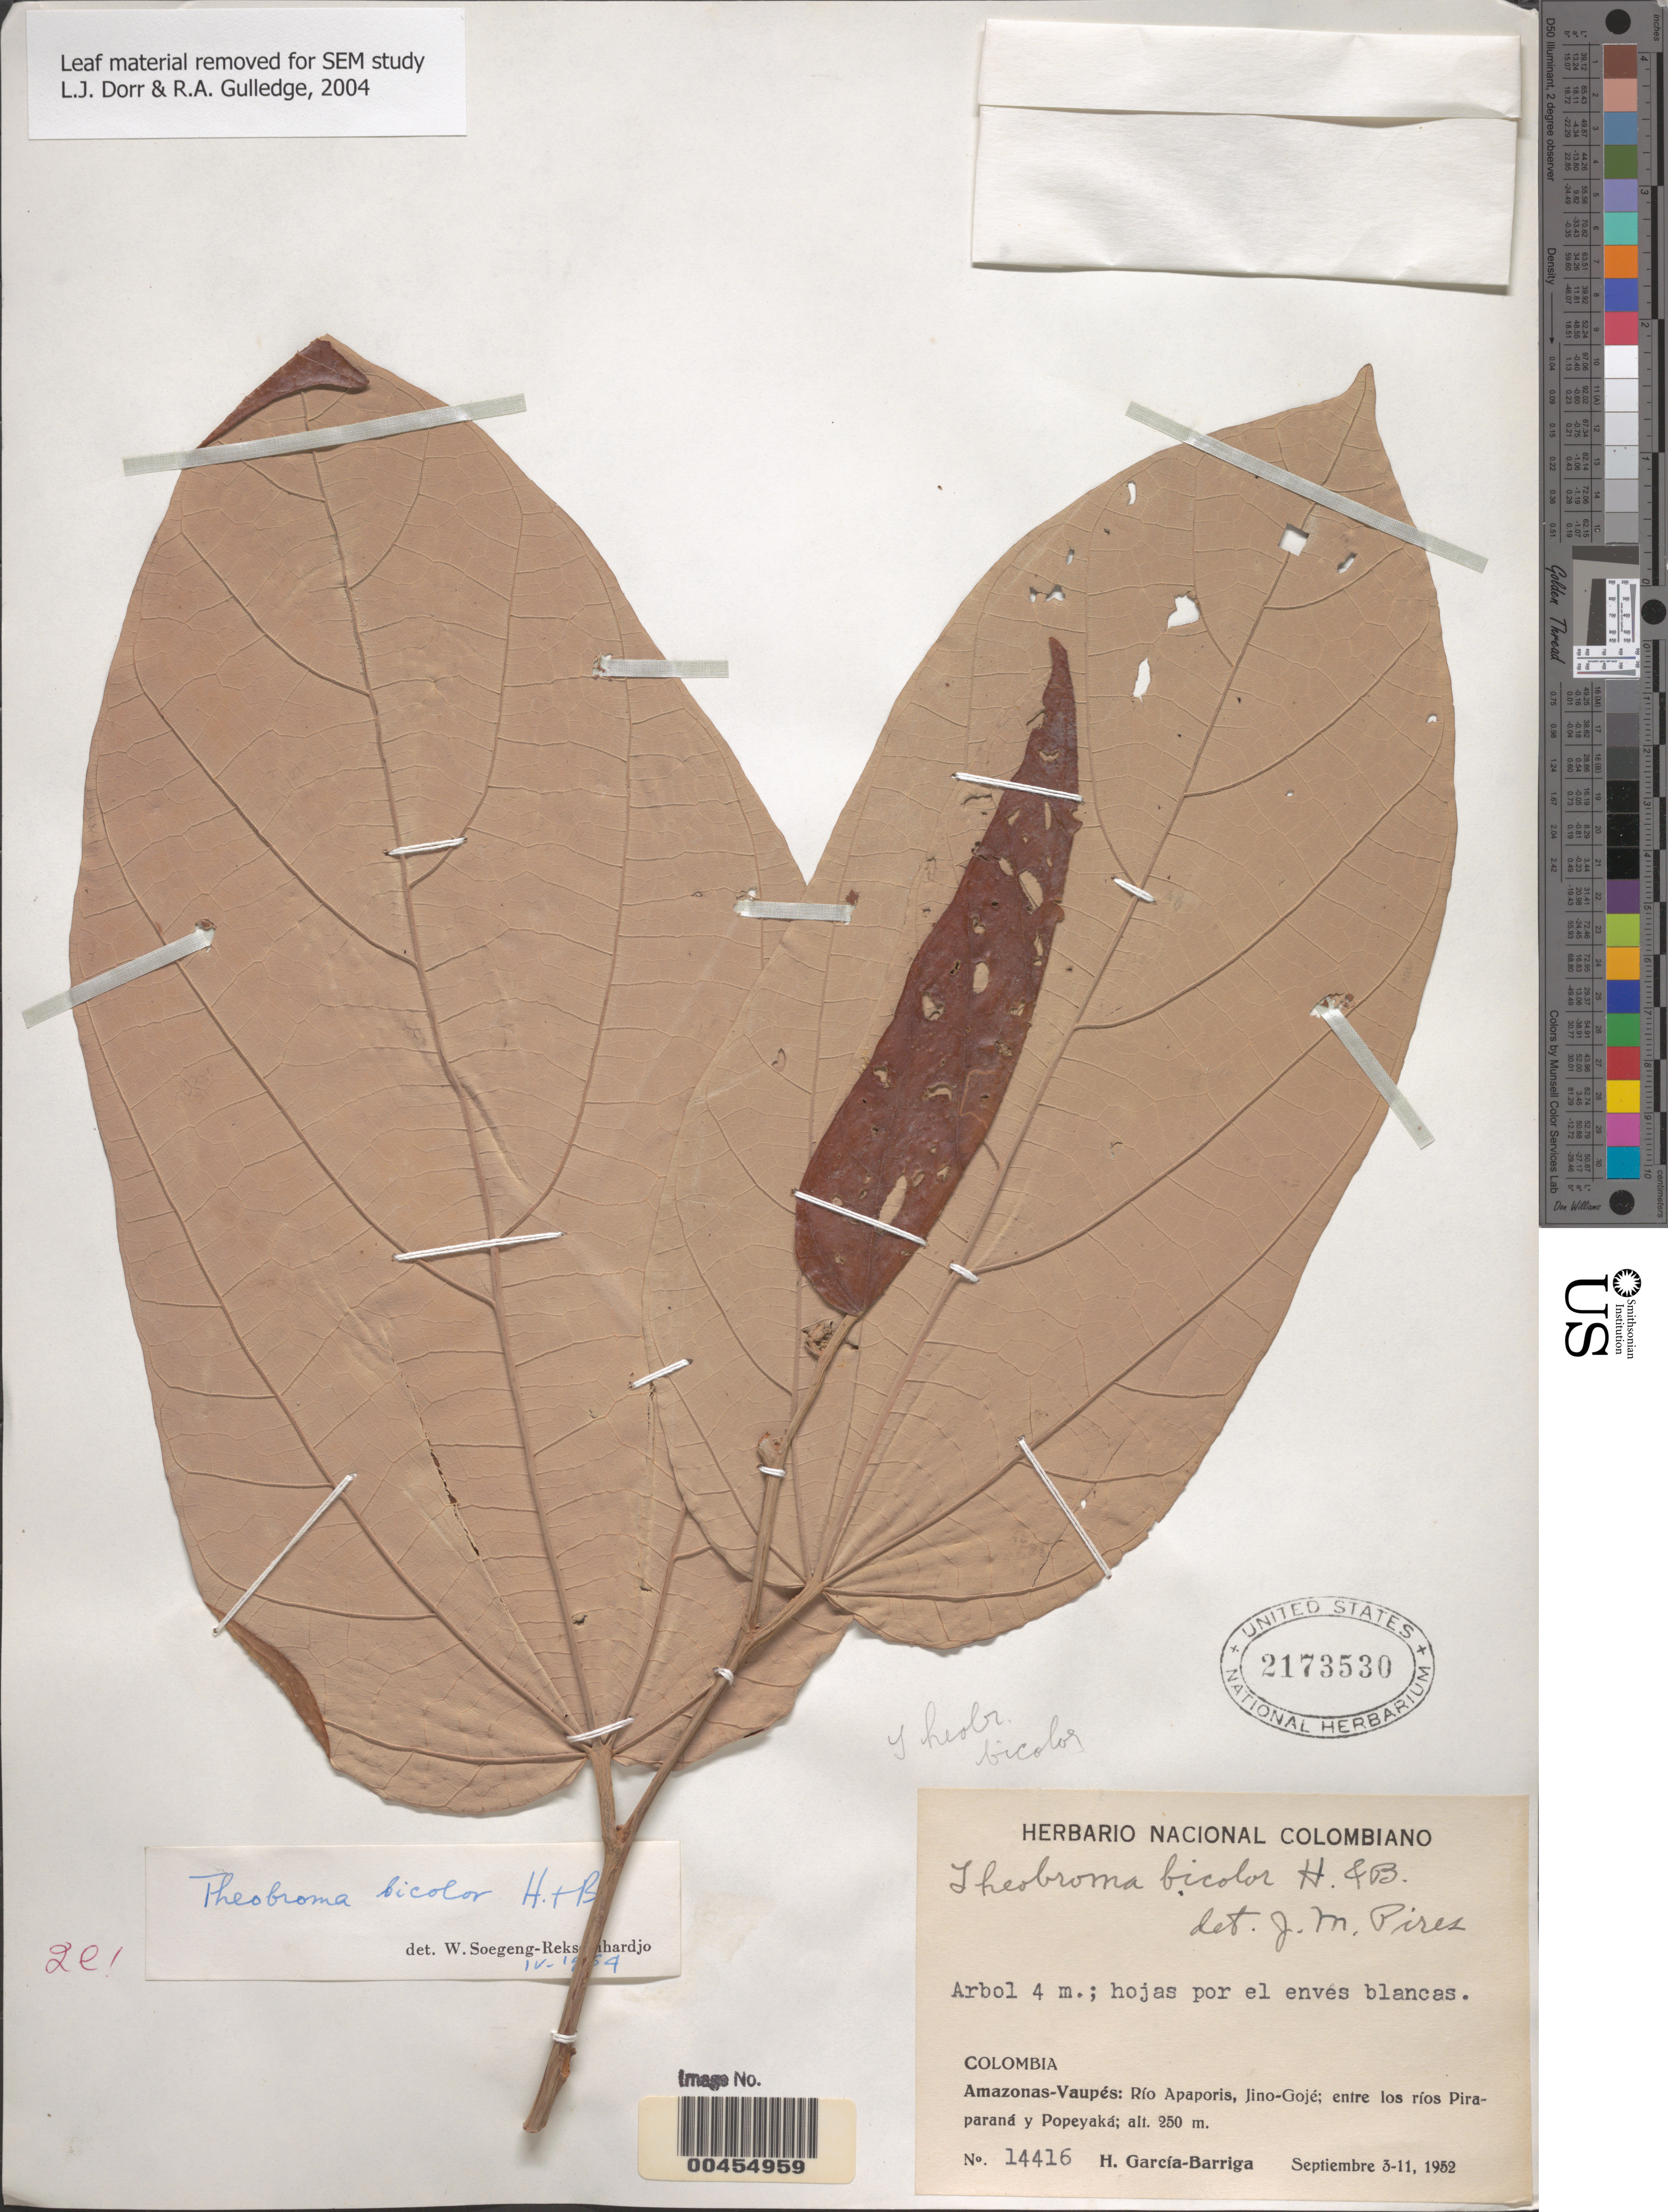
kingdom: Plantae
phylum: Tracheophyta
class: Magnoliopsida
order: Malvales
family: Malvaceae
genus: Theobroma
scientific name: Theobroma bicolor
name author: Bonpl.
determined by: Dorr, L. J., (BOT), Smithsonian Institution - National Museum of Natural History (UNITED STATES)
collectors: H. García Barriga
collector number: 14416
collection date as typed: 03 Sep 1952 to 11 Sep 1952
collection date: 1952-09-03/1952-09-11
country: Colombia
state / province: Amazônas / Vaupés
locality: Río Apaporis, Jinogojé; entre los Ríos Piraparaná y Popeyaká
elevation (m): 250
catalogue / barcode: US 2173530